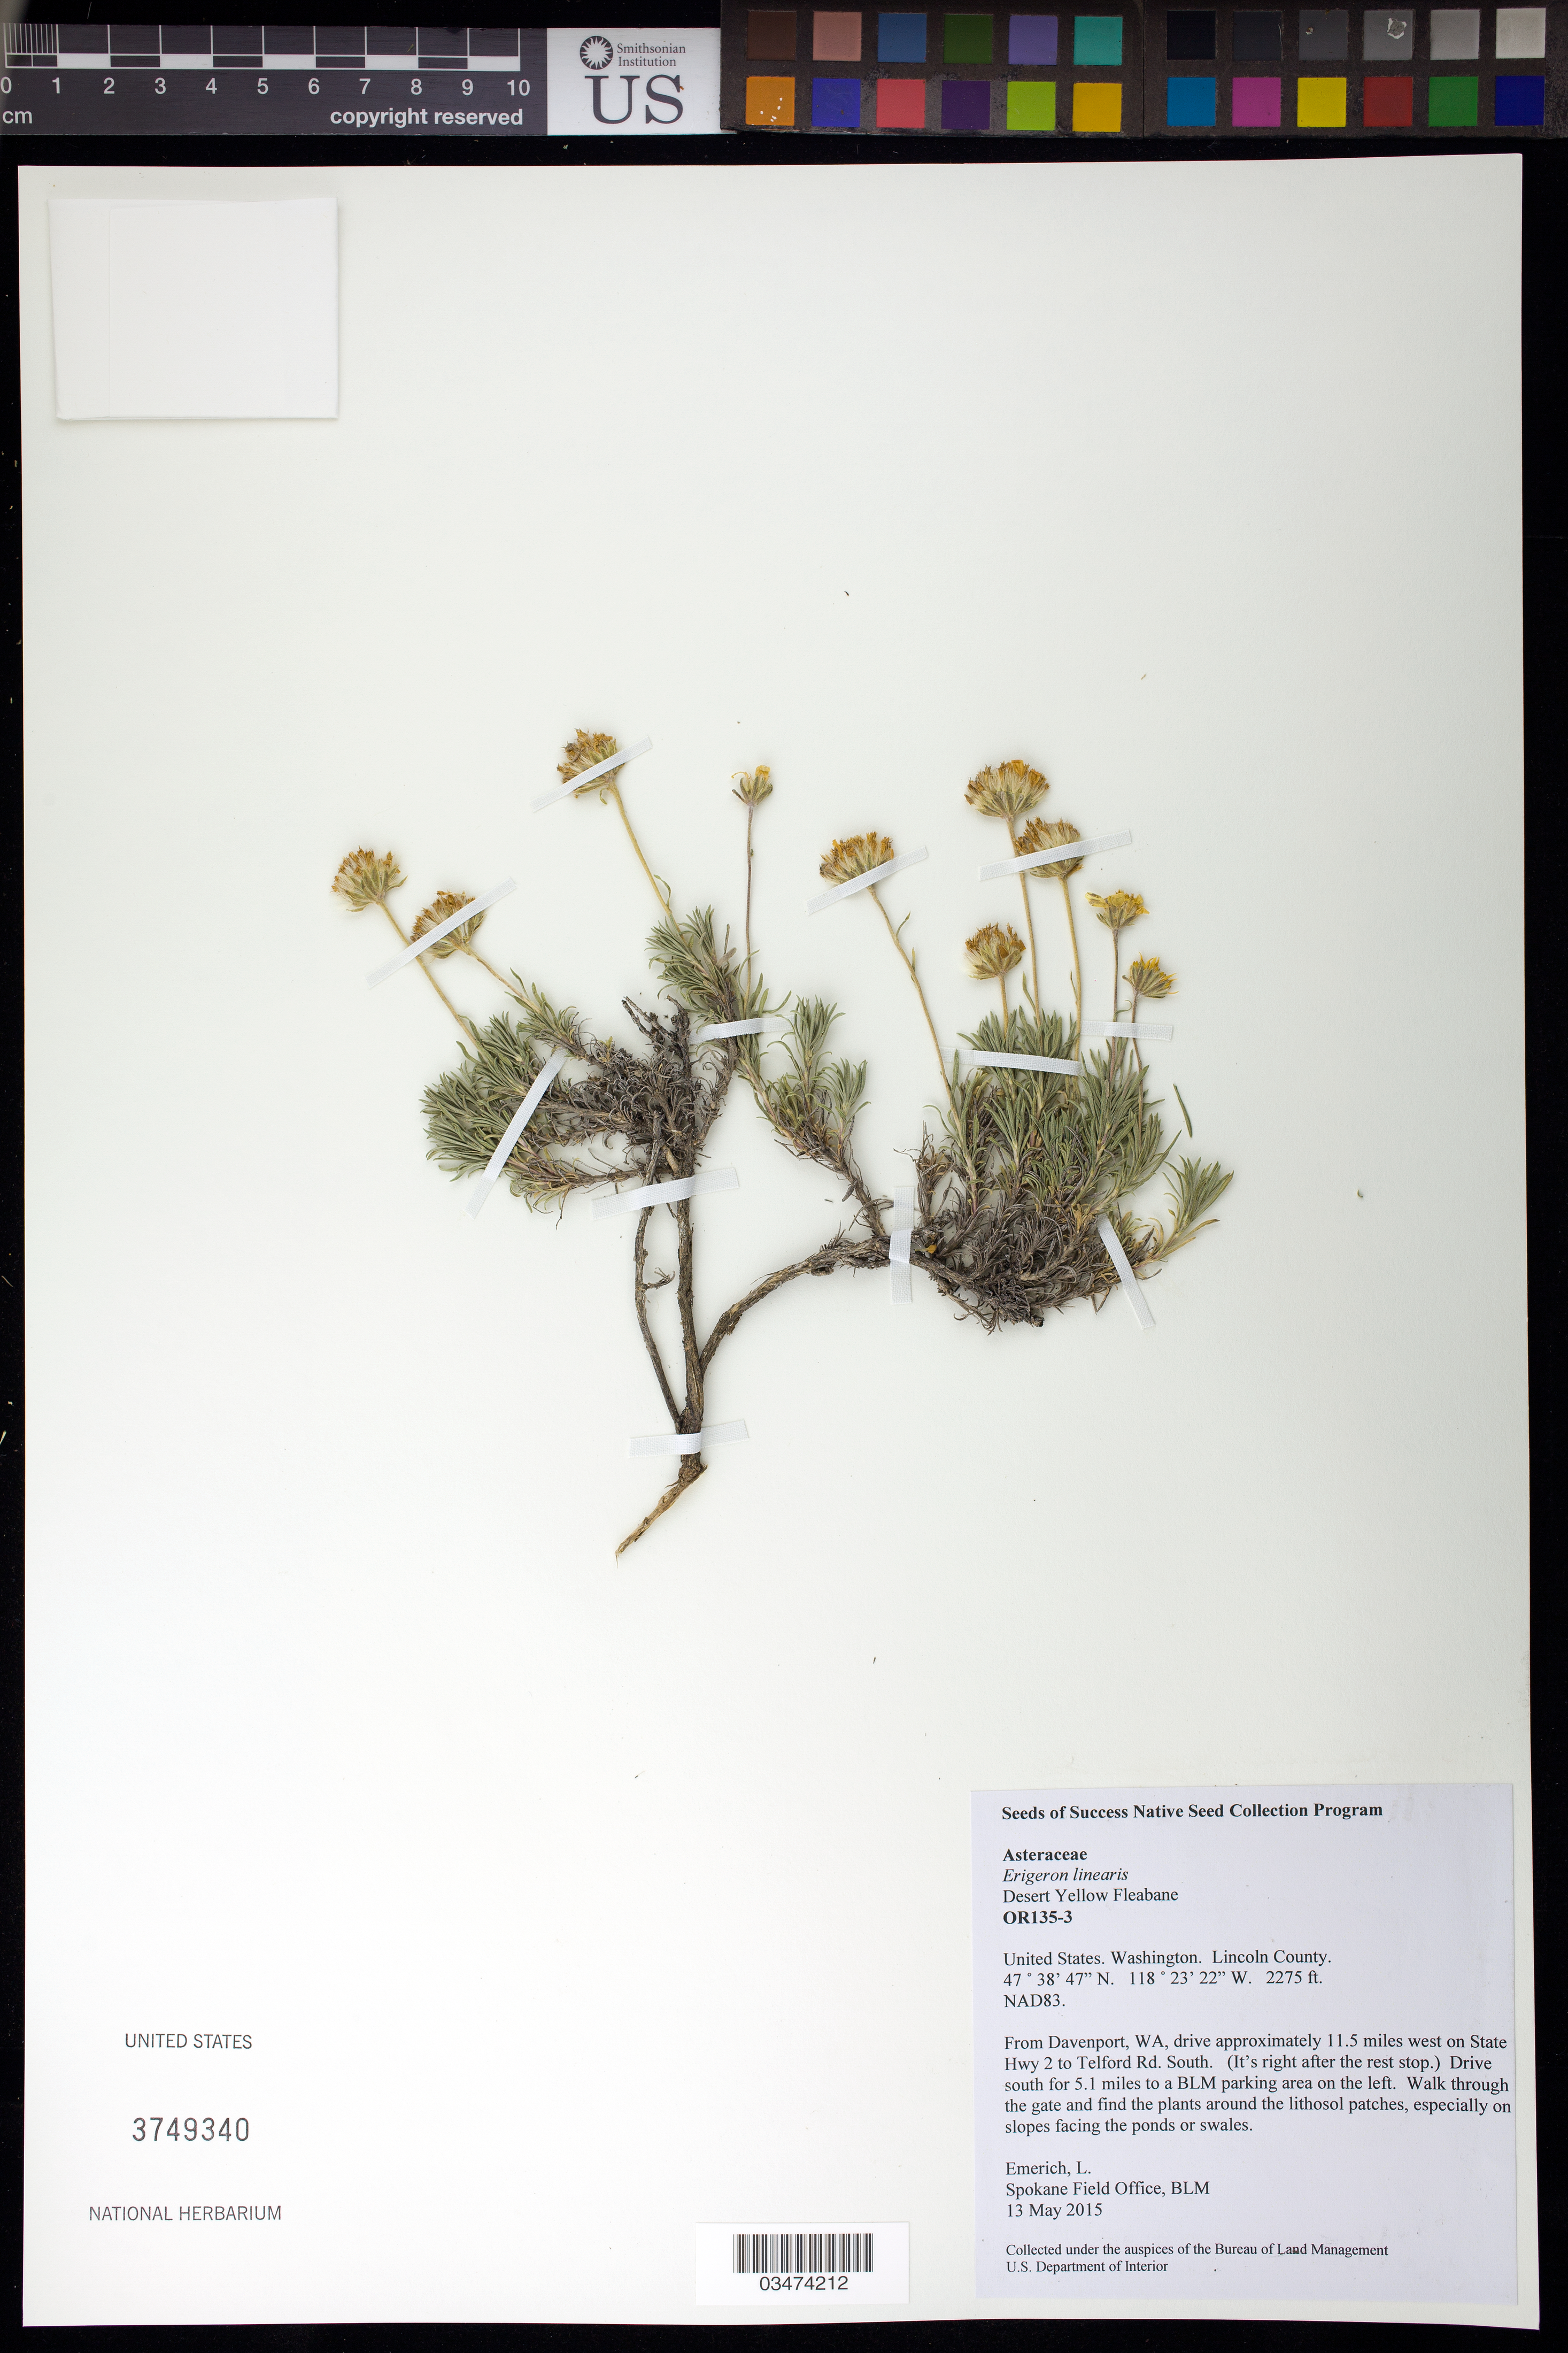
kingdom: Plantae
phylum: Tracheophyta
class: Magnoliopsida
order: Asterales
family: Asteraceae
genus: Erigeron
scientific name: Erigeron linearis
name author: (Hook.) Piper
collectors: L. Emerich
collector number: OR135-3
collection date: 2015-05-13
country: United States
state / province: Washington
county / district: Lincoln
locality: From Davenport 11.5 mi. west on State Hwy 2 to Telford Rd. South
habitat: Plants are around lithosol patches, especialy on slopes fscing the ponds or swales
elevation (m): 693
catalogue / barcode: US 3749340